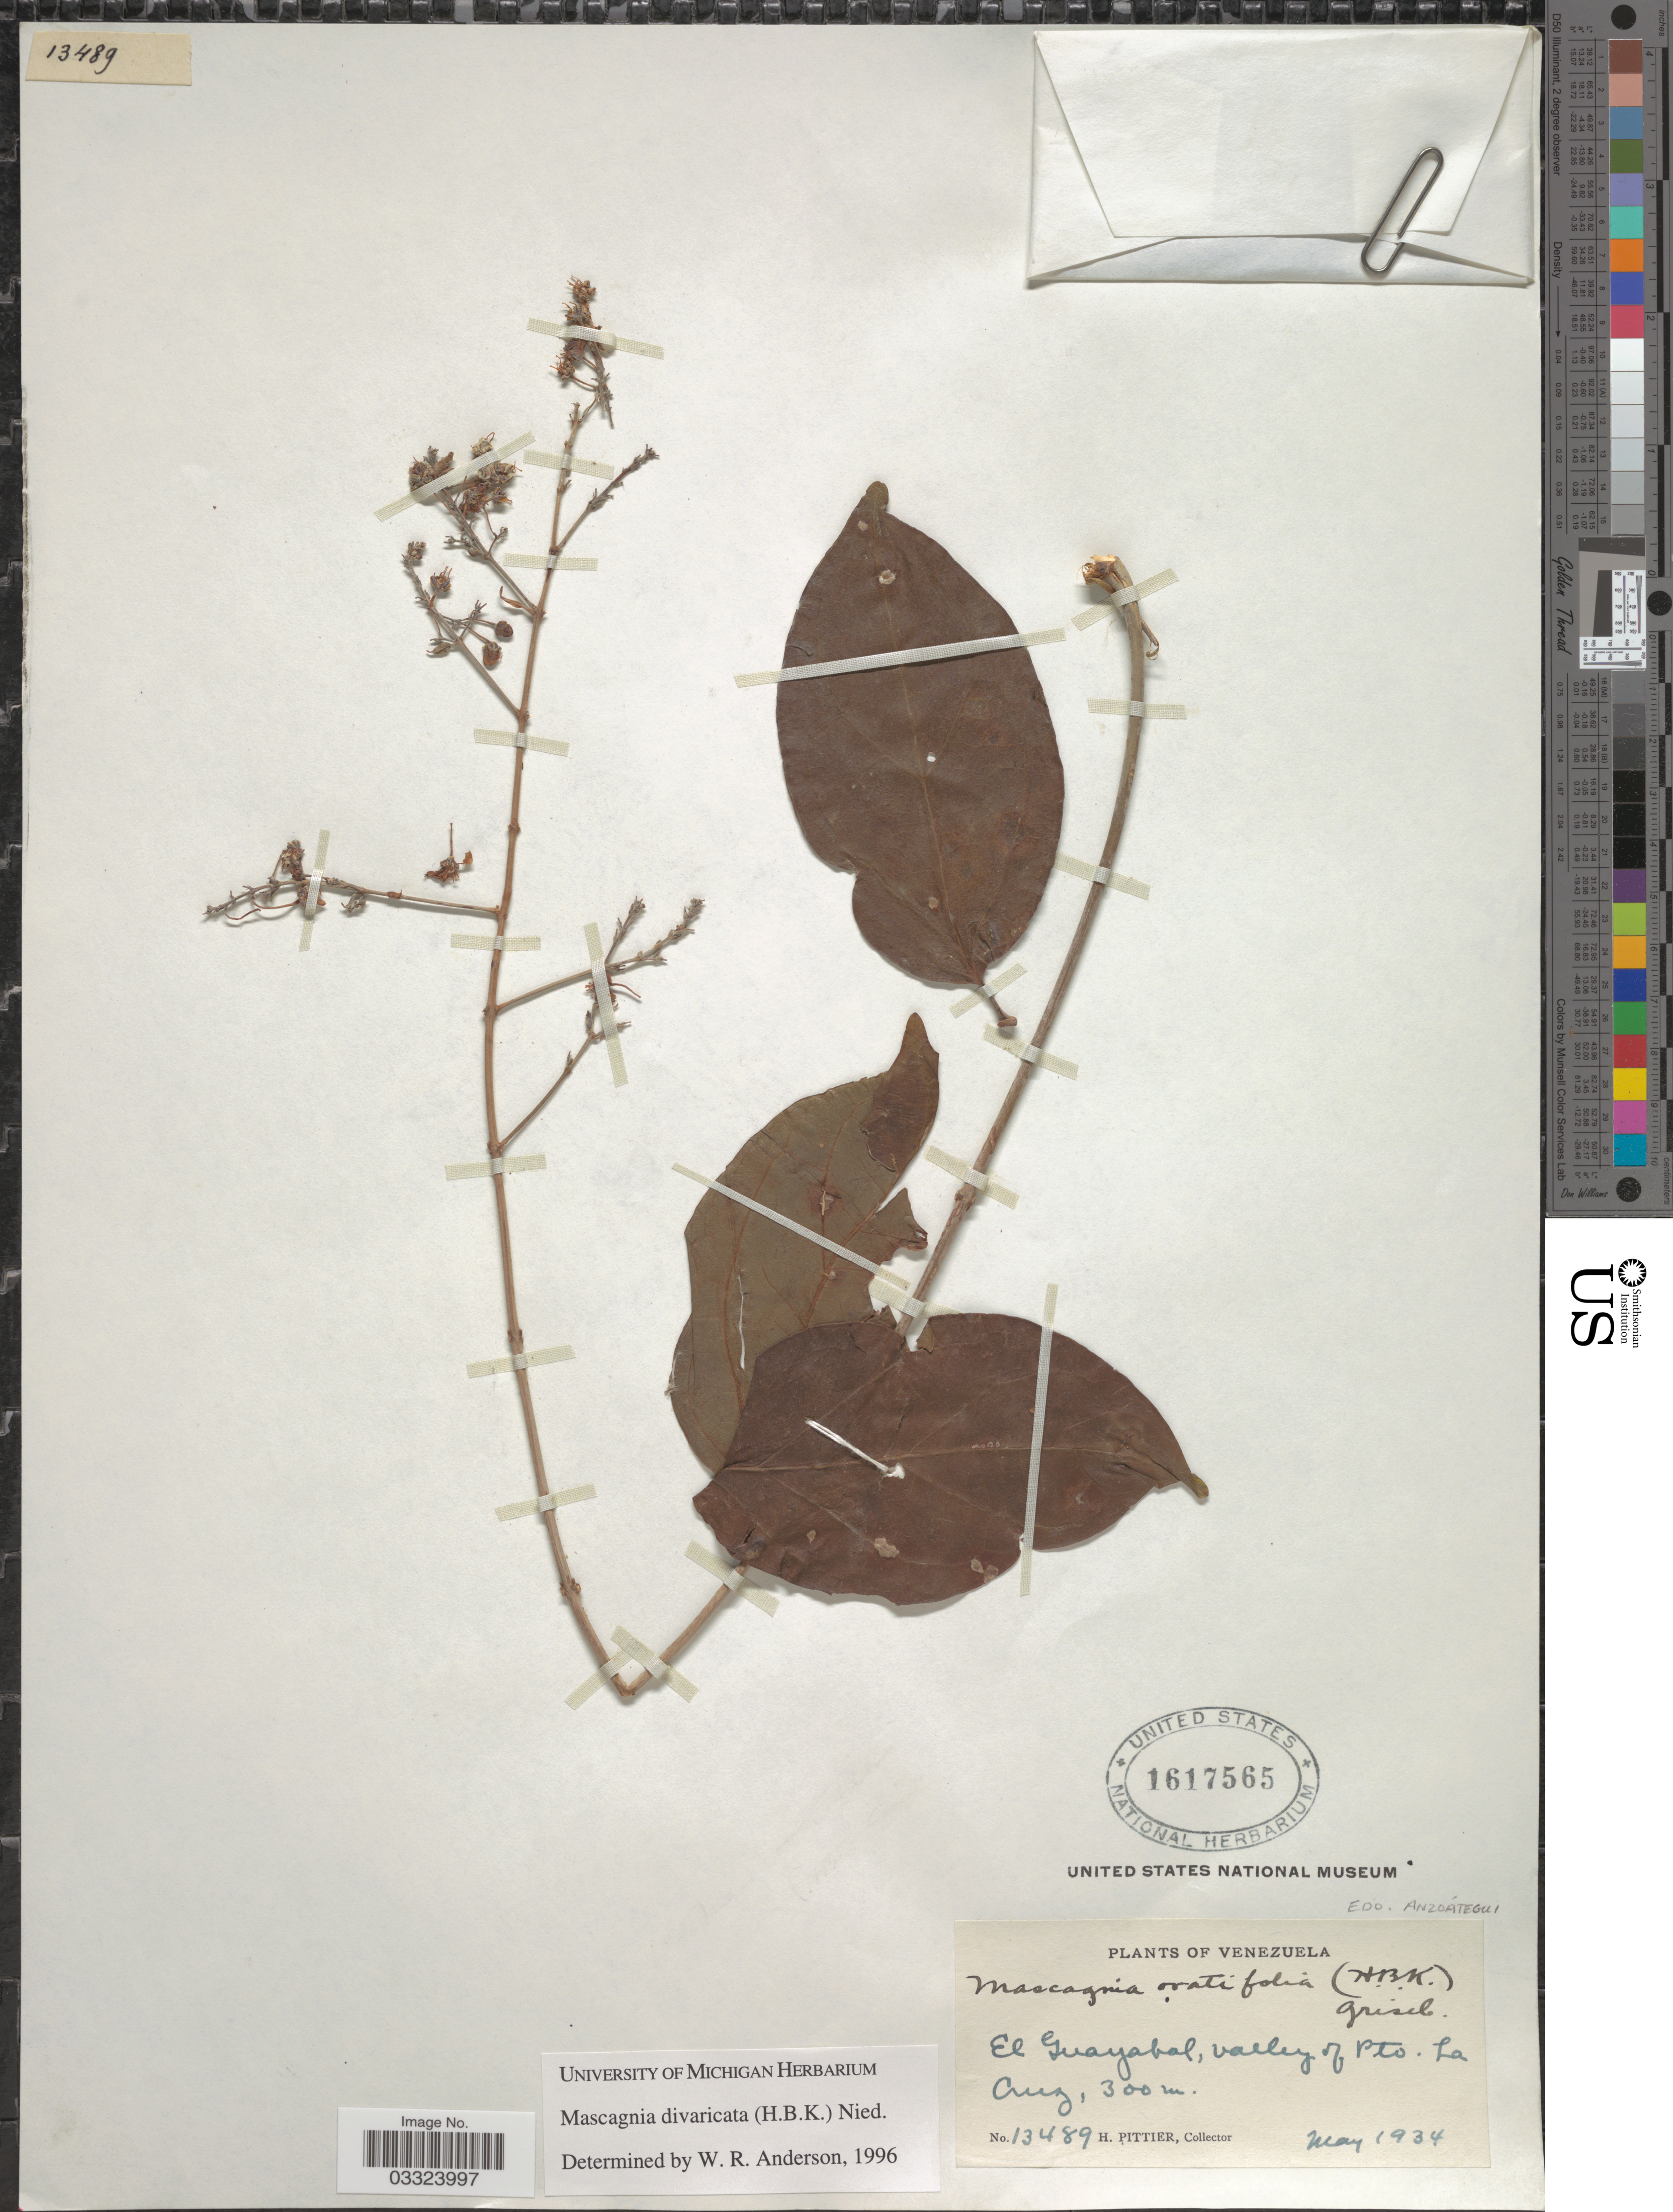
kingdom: Plantae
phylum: Tracheophyta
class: Magnoliopsida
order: Malpighiales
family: Malpighiaceae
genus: Mascagnia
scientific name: Mascagnia divaricata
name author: (Kunth) Nied.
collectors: H. F. Pittier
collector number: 13489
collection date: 1934-05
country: Venezuela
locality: El Guayabal, valley of Pto. La Cruz.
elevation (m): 300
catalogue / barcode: US 1617565